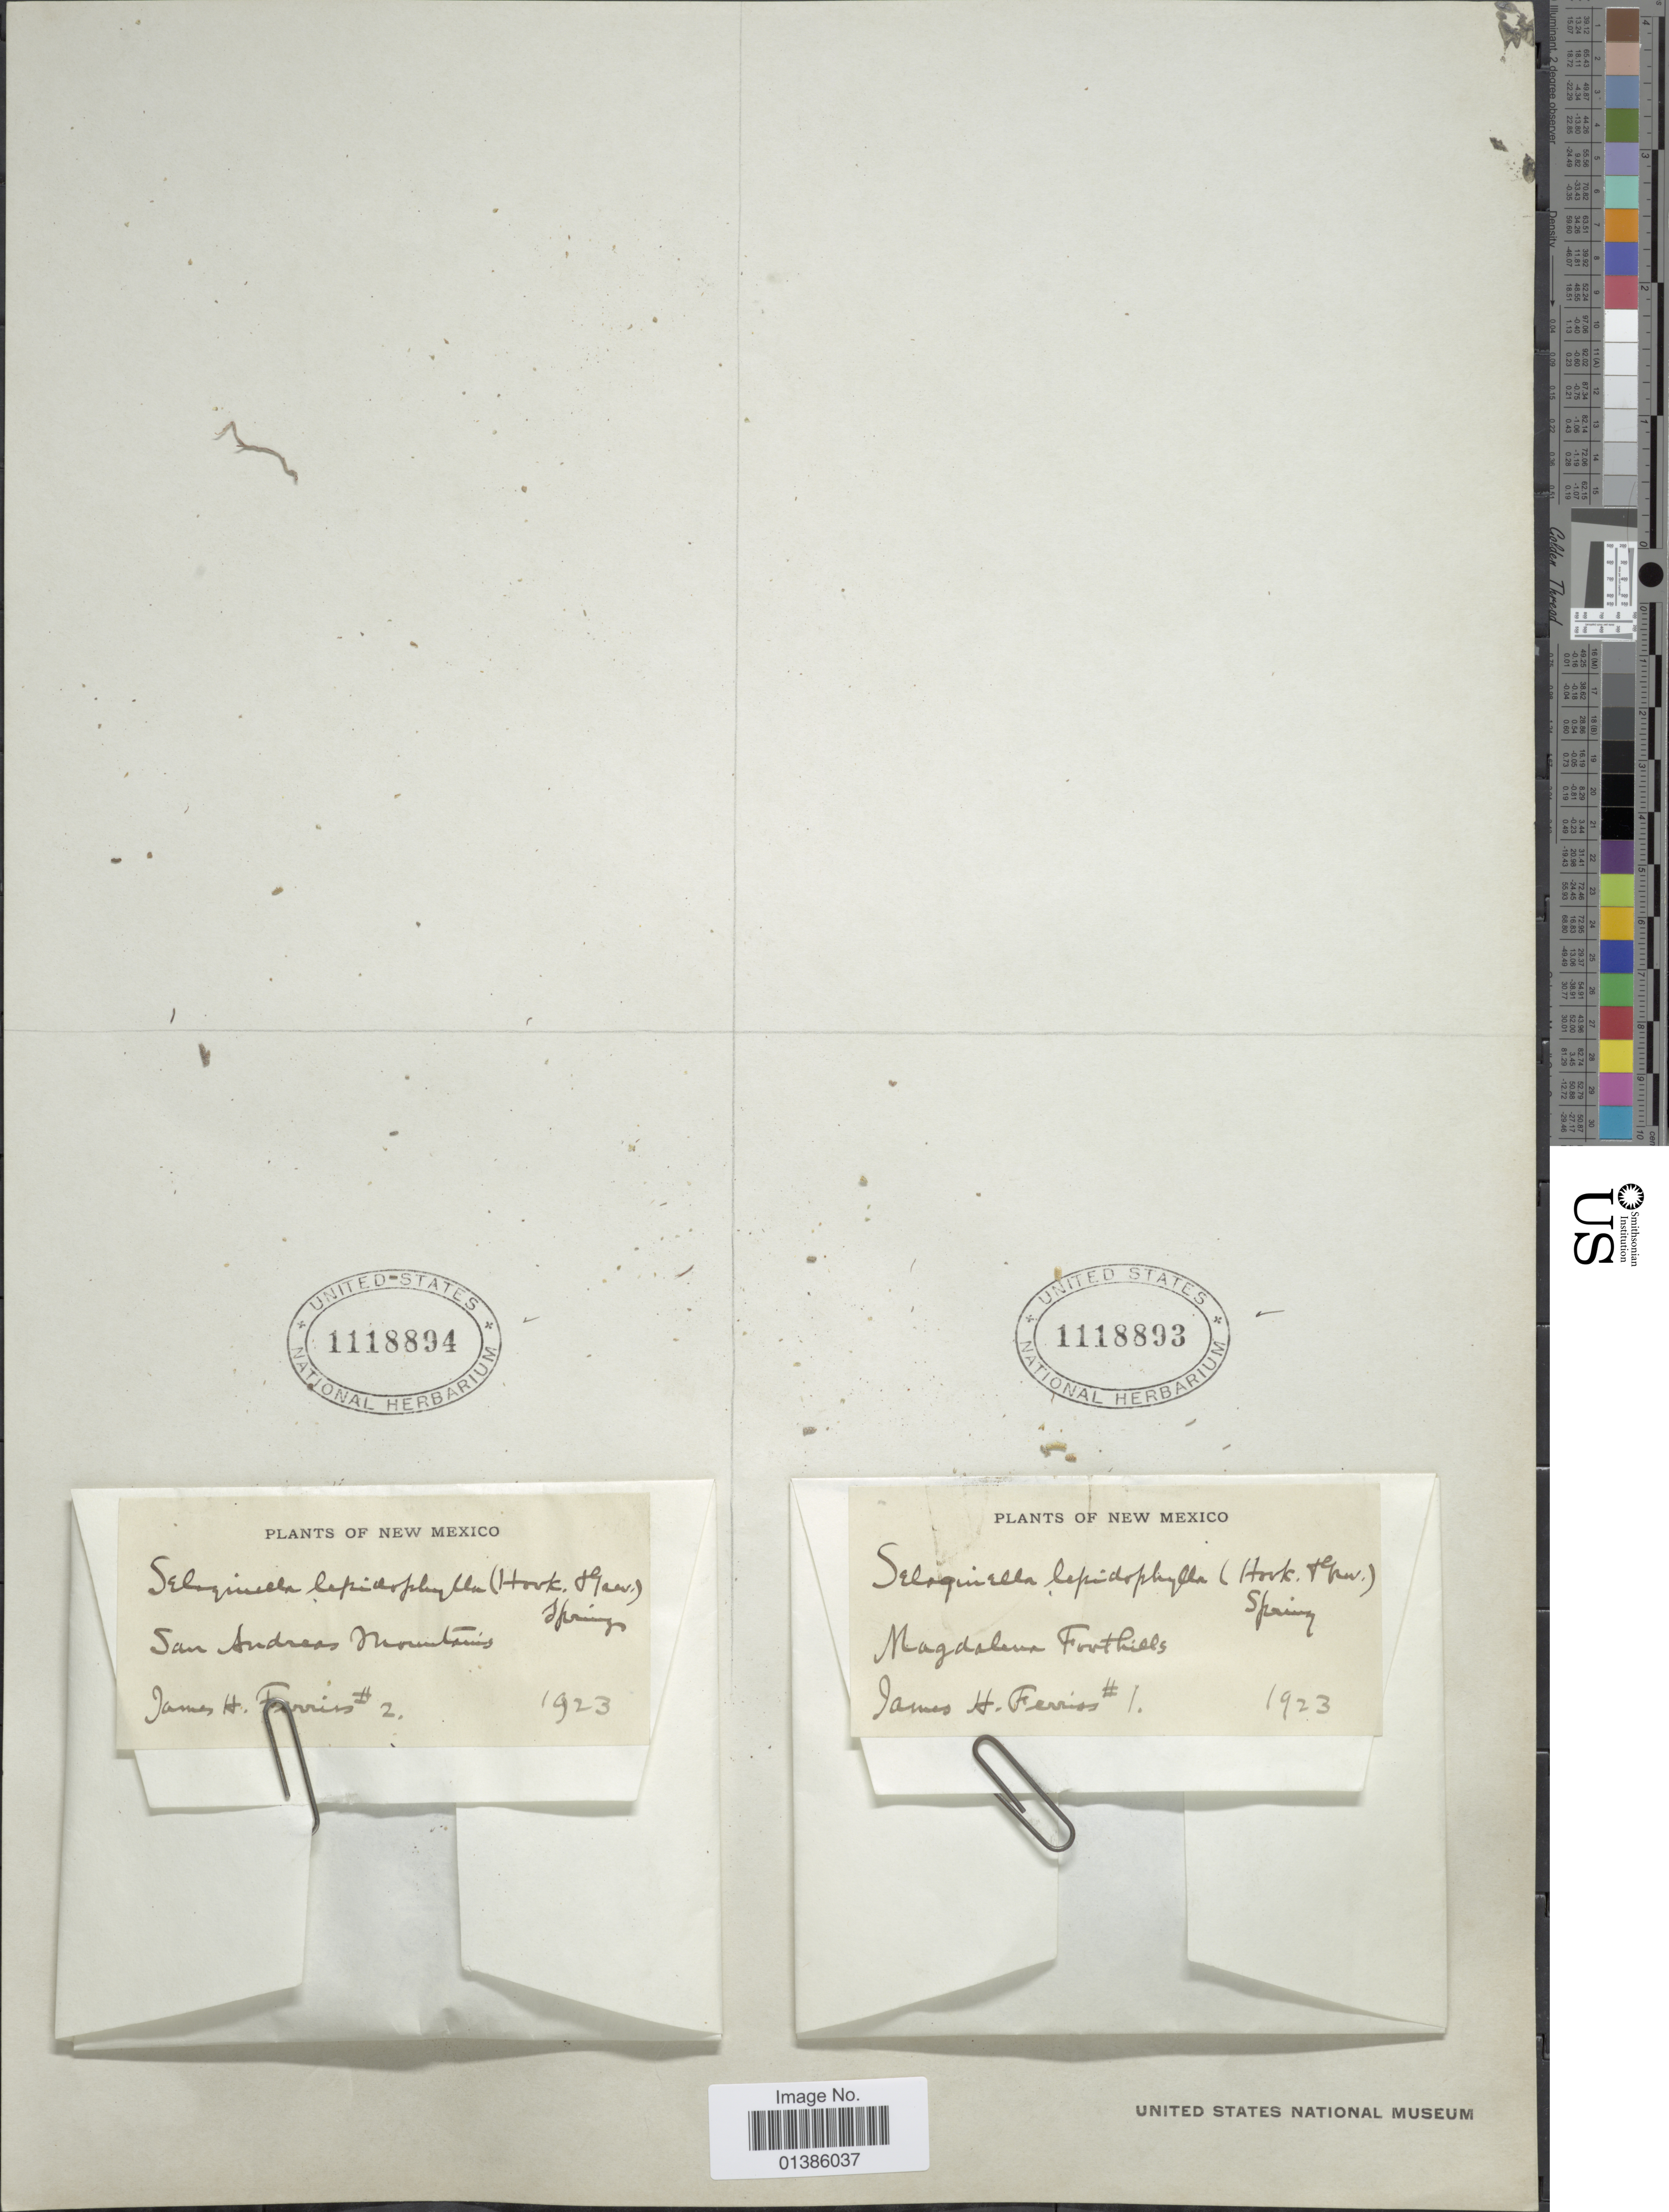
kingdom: Plantae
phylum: Tracheophyta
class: Lycopodiopsida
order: Selaginellales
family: Selaginellaceae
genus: Selaginella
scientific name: Selaginella lepidophylla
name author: (Hook. & Grev.) Spring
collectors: J. Ferriss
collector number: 2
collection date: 1923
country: United States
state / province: New Mexico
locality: San Andreas Mountains.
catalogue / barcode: US 1118894-2